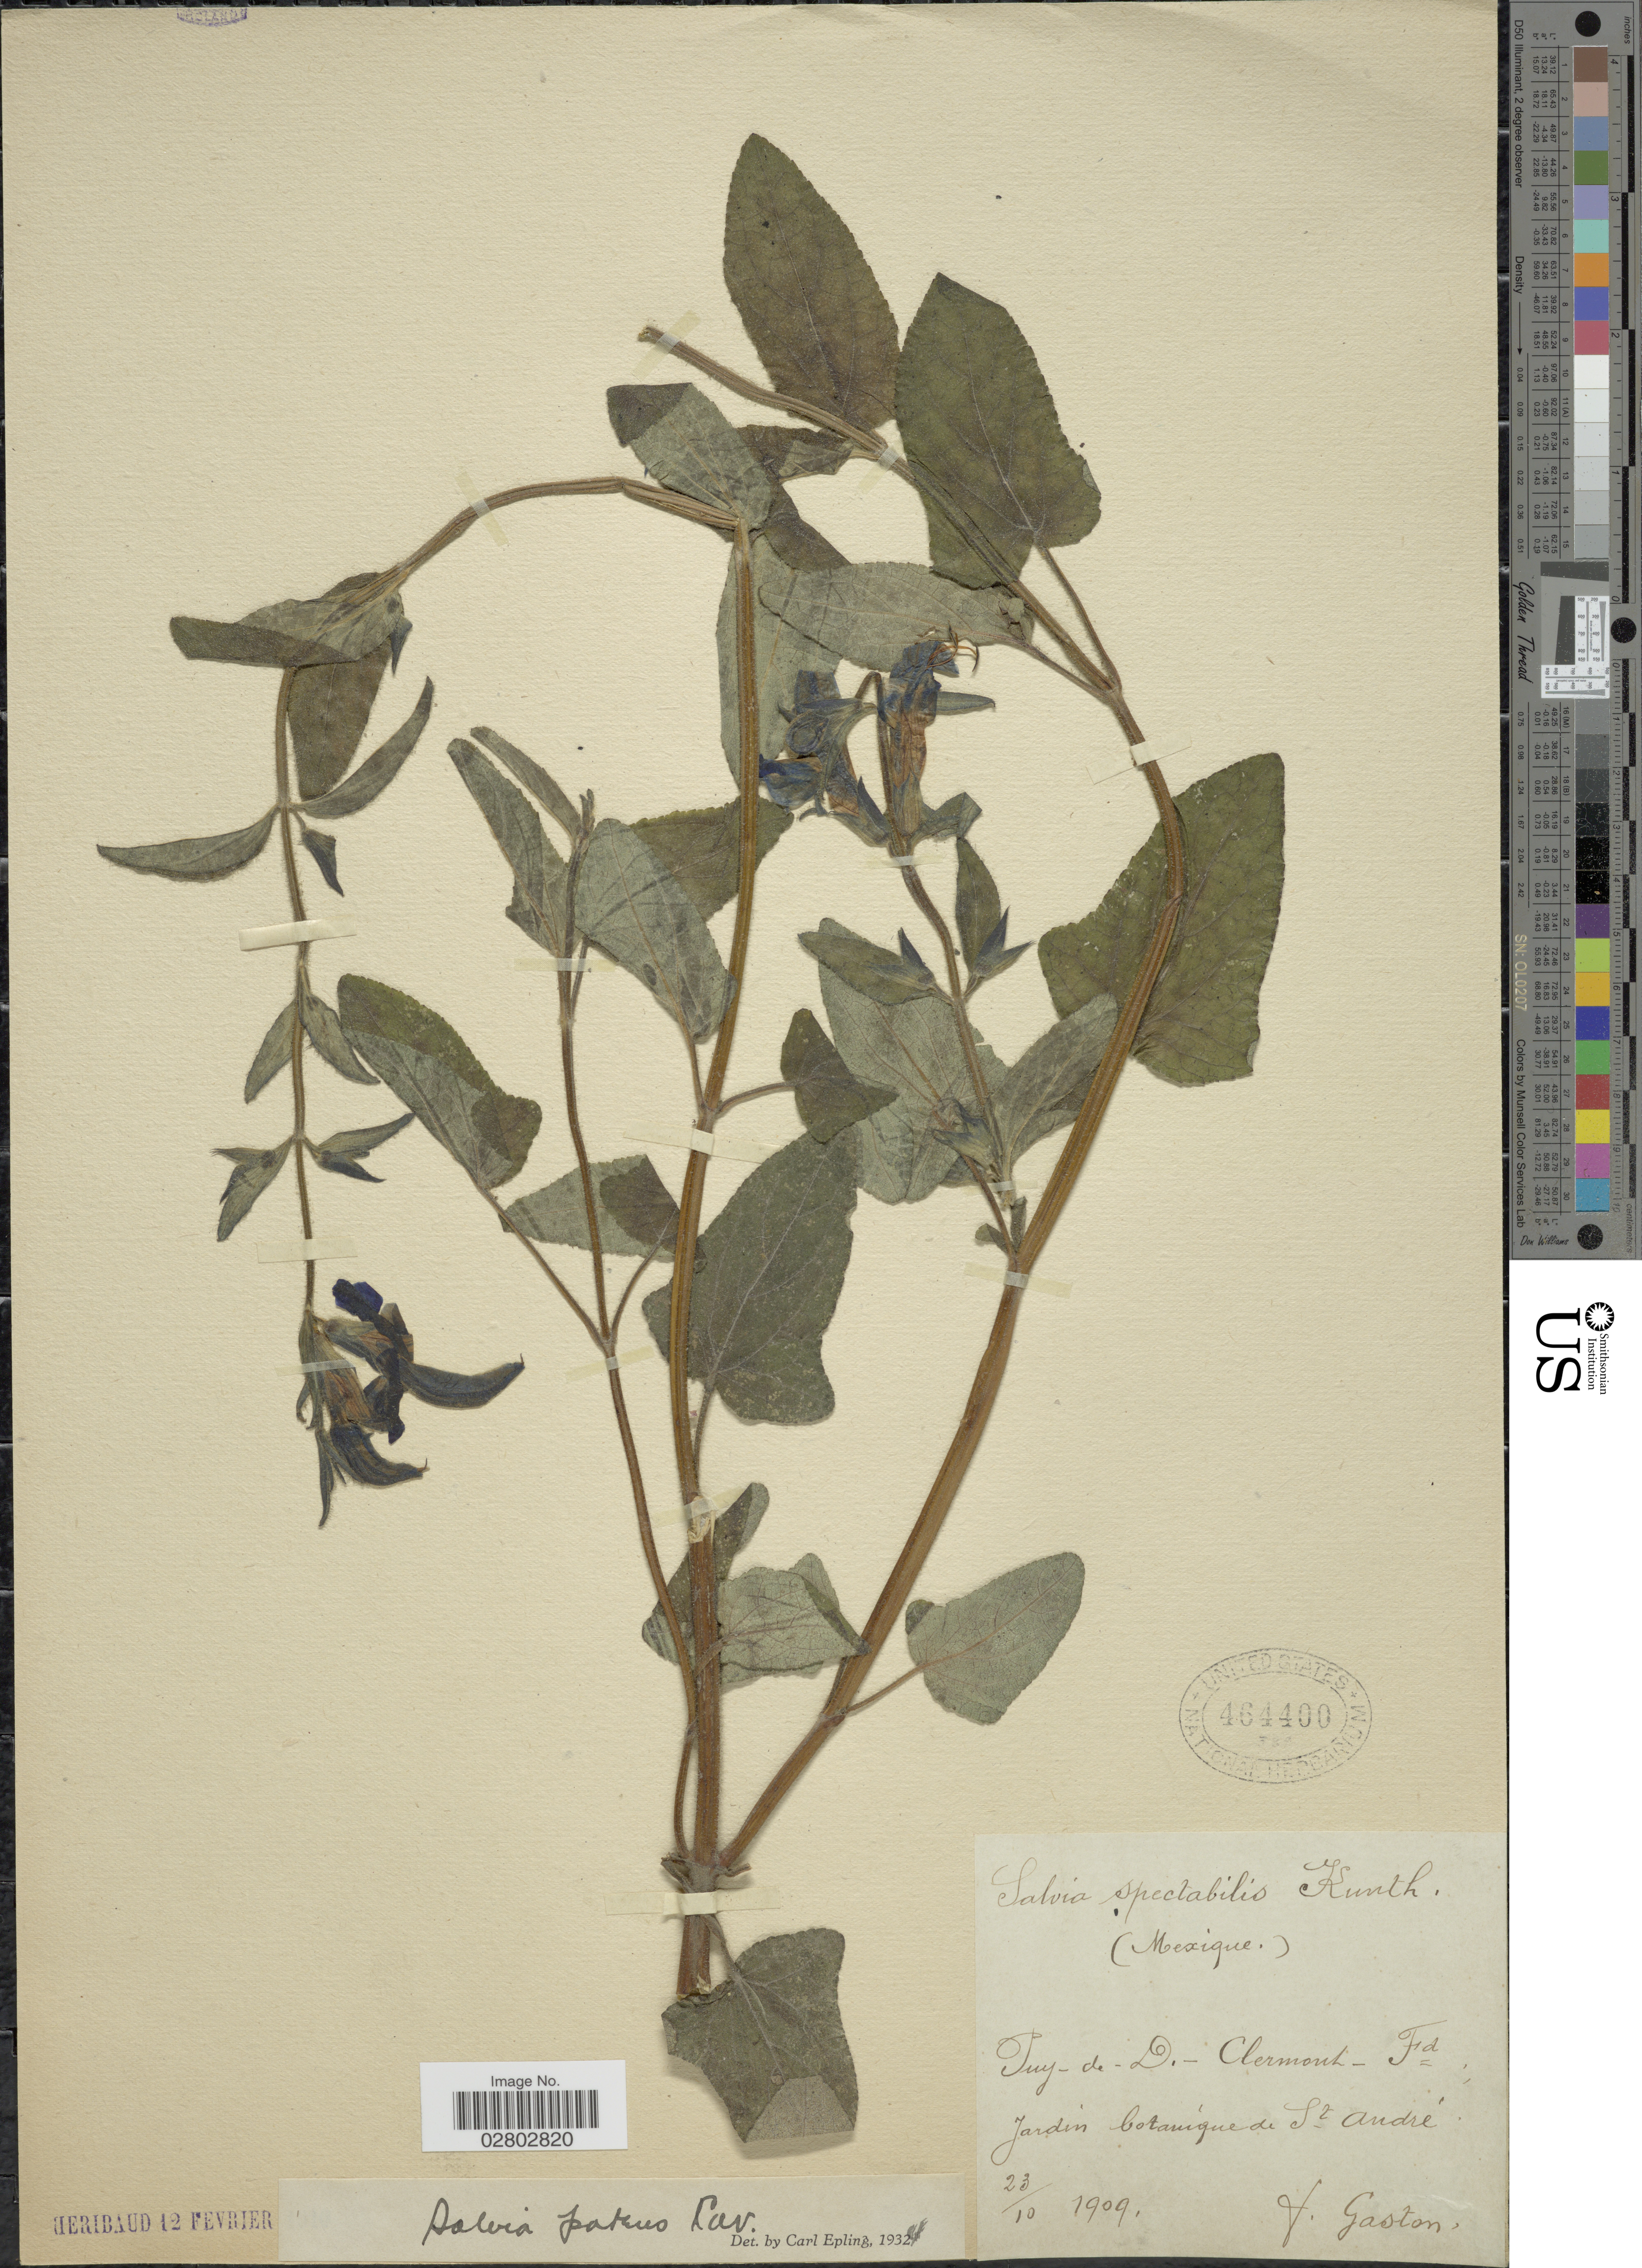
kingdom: Plantae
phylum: Tracheophyta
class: Magnoliopsida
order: Lamiales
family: Lamiaceae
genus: Salvia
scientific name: Salvia patens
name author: Cav.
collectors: F. Gaston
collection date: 1909-10-23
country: Mexico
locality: Puy-de-D.-Clermont-Fd., Jardin botanique St. Andre.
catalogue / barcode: US 464400